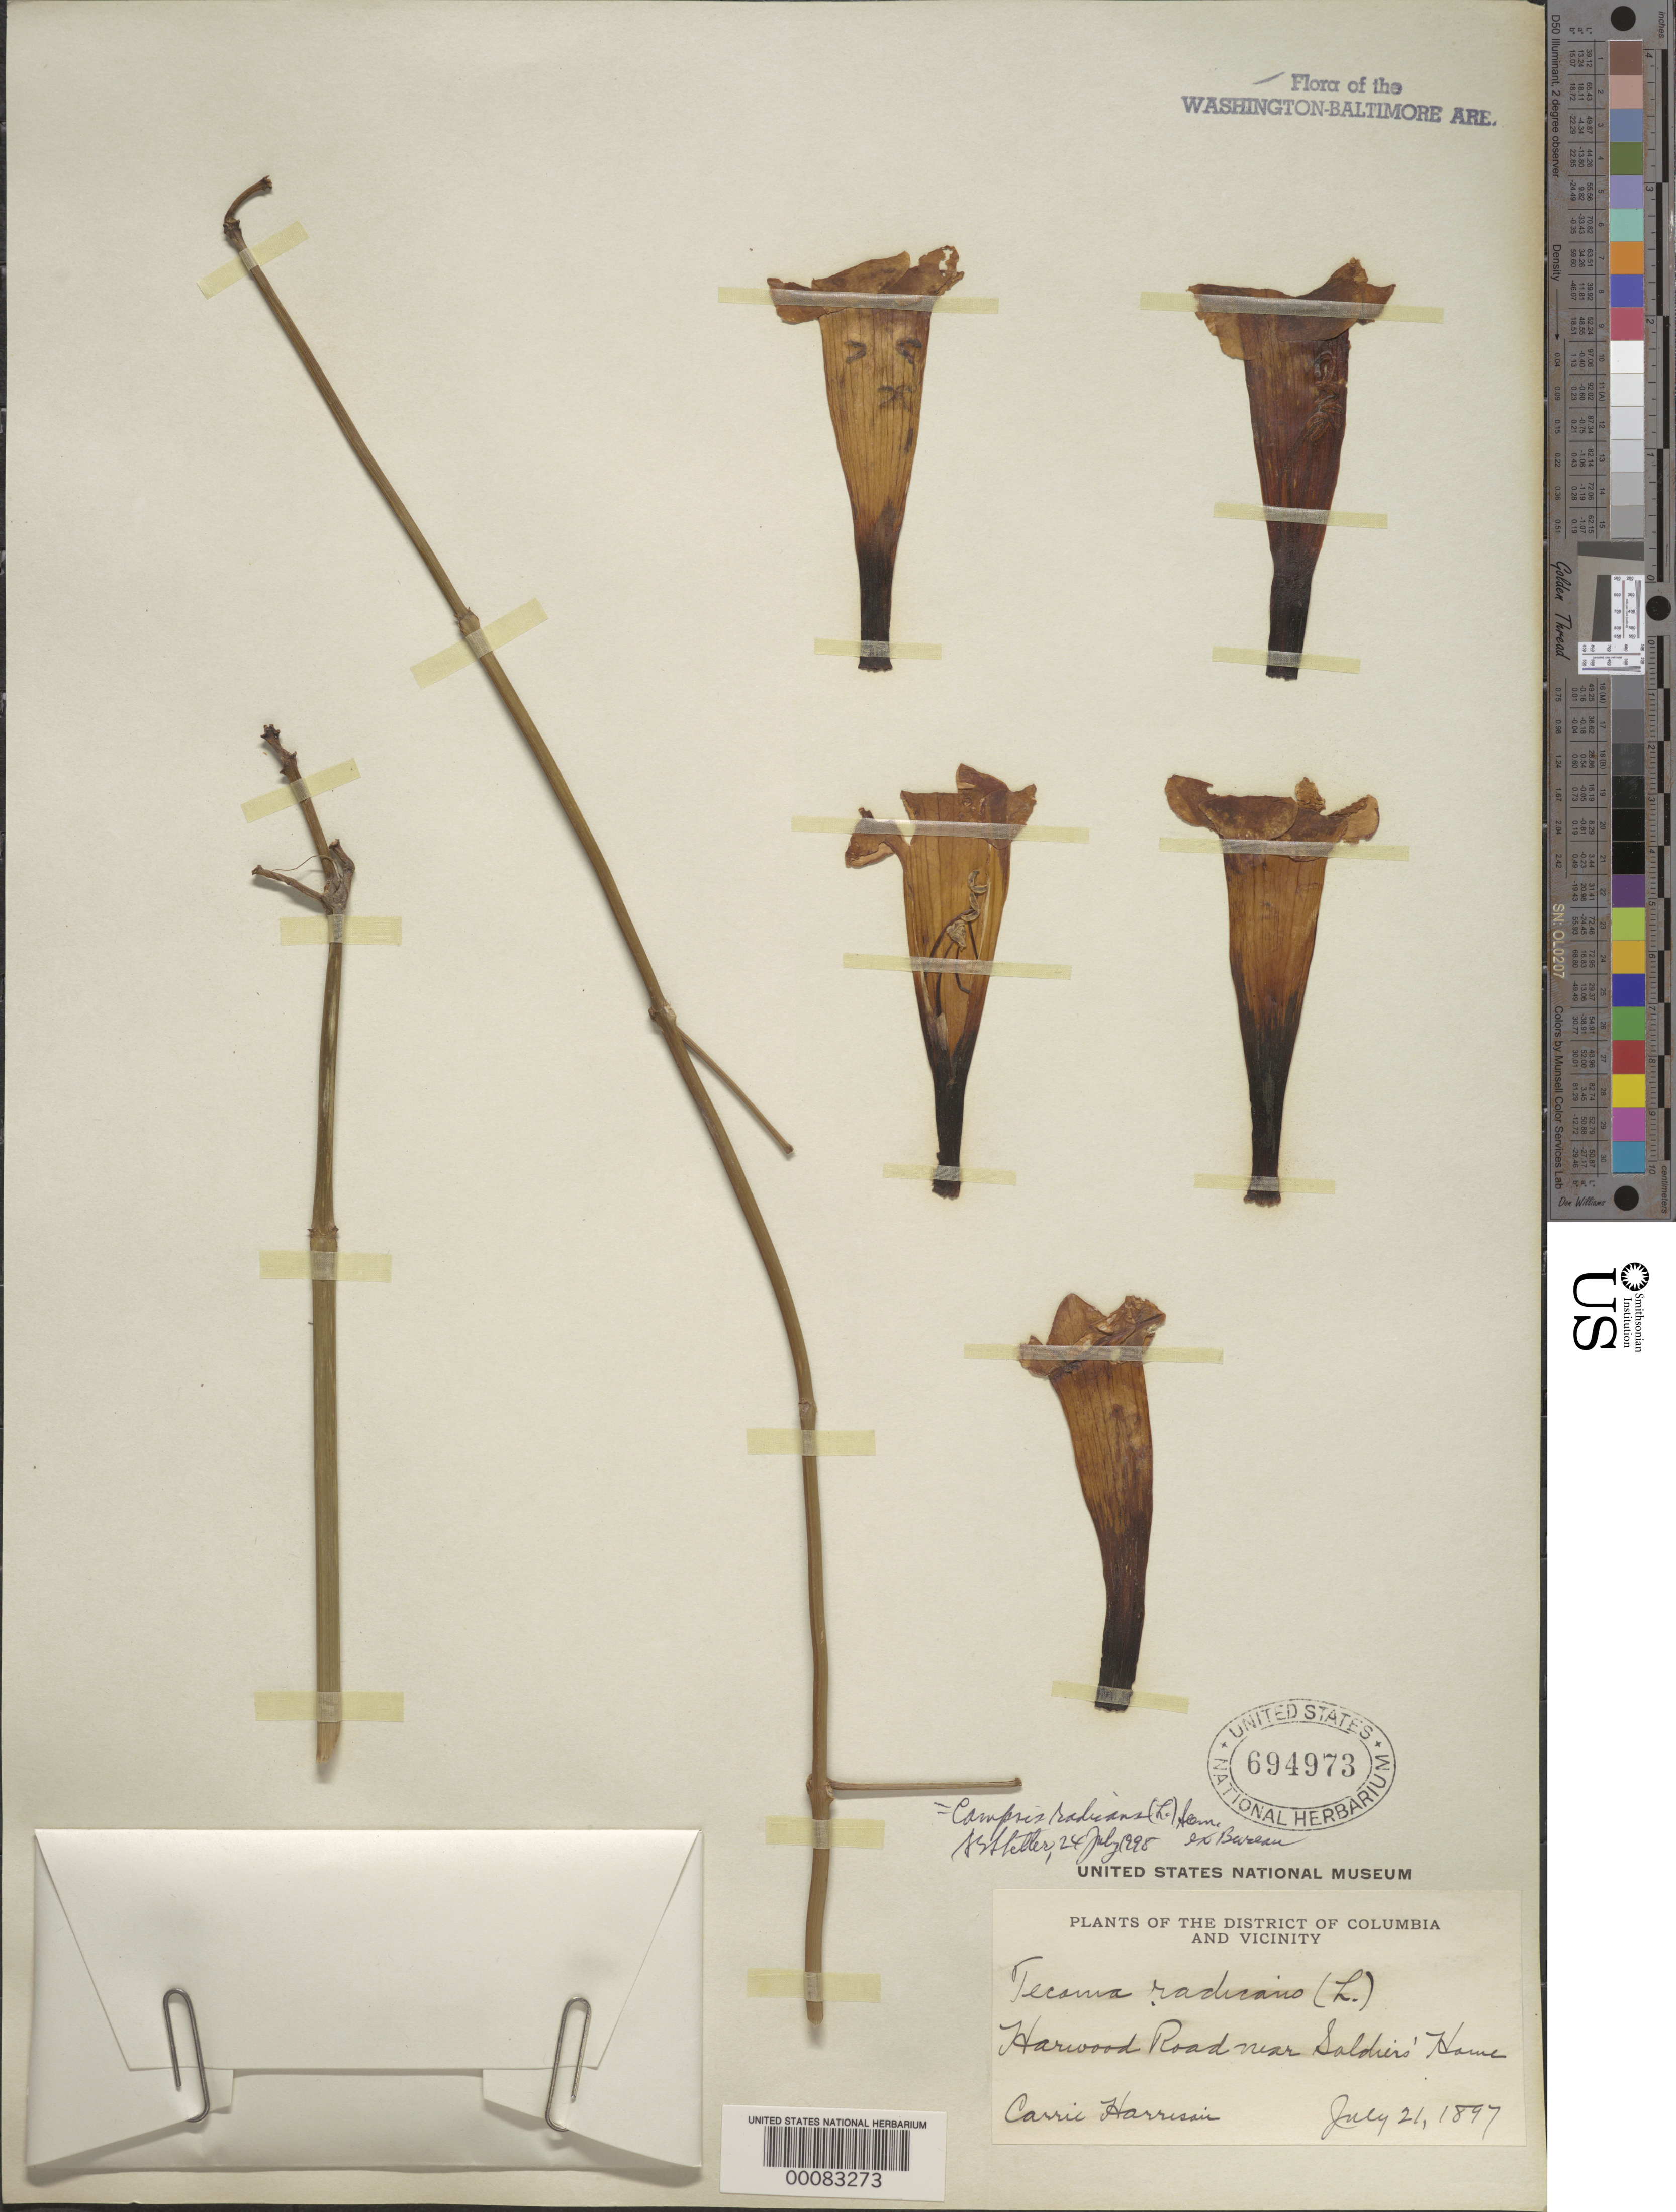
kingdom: Plantae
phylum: Tracheophyta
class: Magnoliopsida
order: Lamiales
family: Bignoniaceae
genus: Campsis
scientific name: Campsis radicans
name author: (L.) Seem.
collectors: C. Harrison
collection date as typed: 21 Jul 1897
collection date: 1897-07-21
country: United States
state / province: District of Columbia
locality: Harwood Rd near Soldiers Home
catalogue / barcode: US 694973